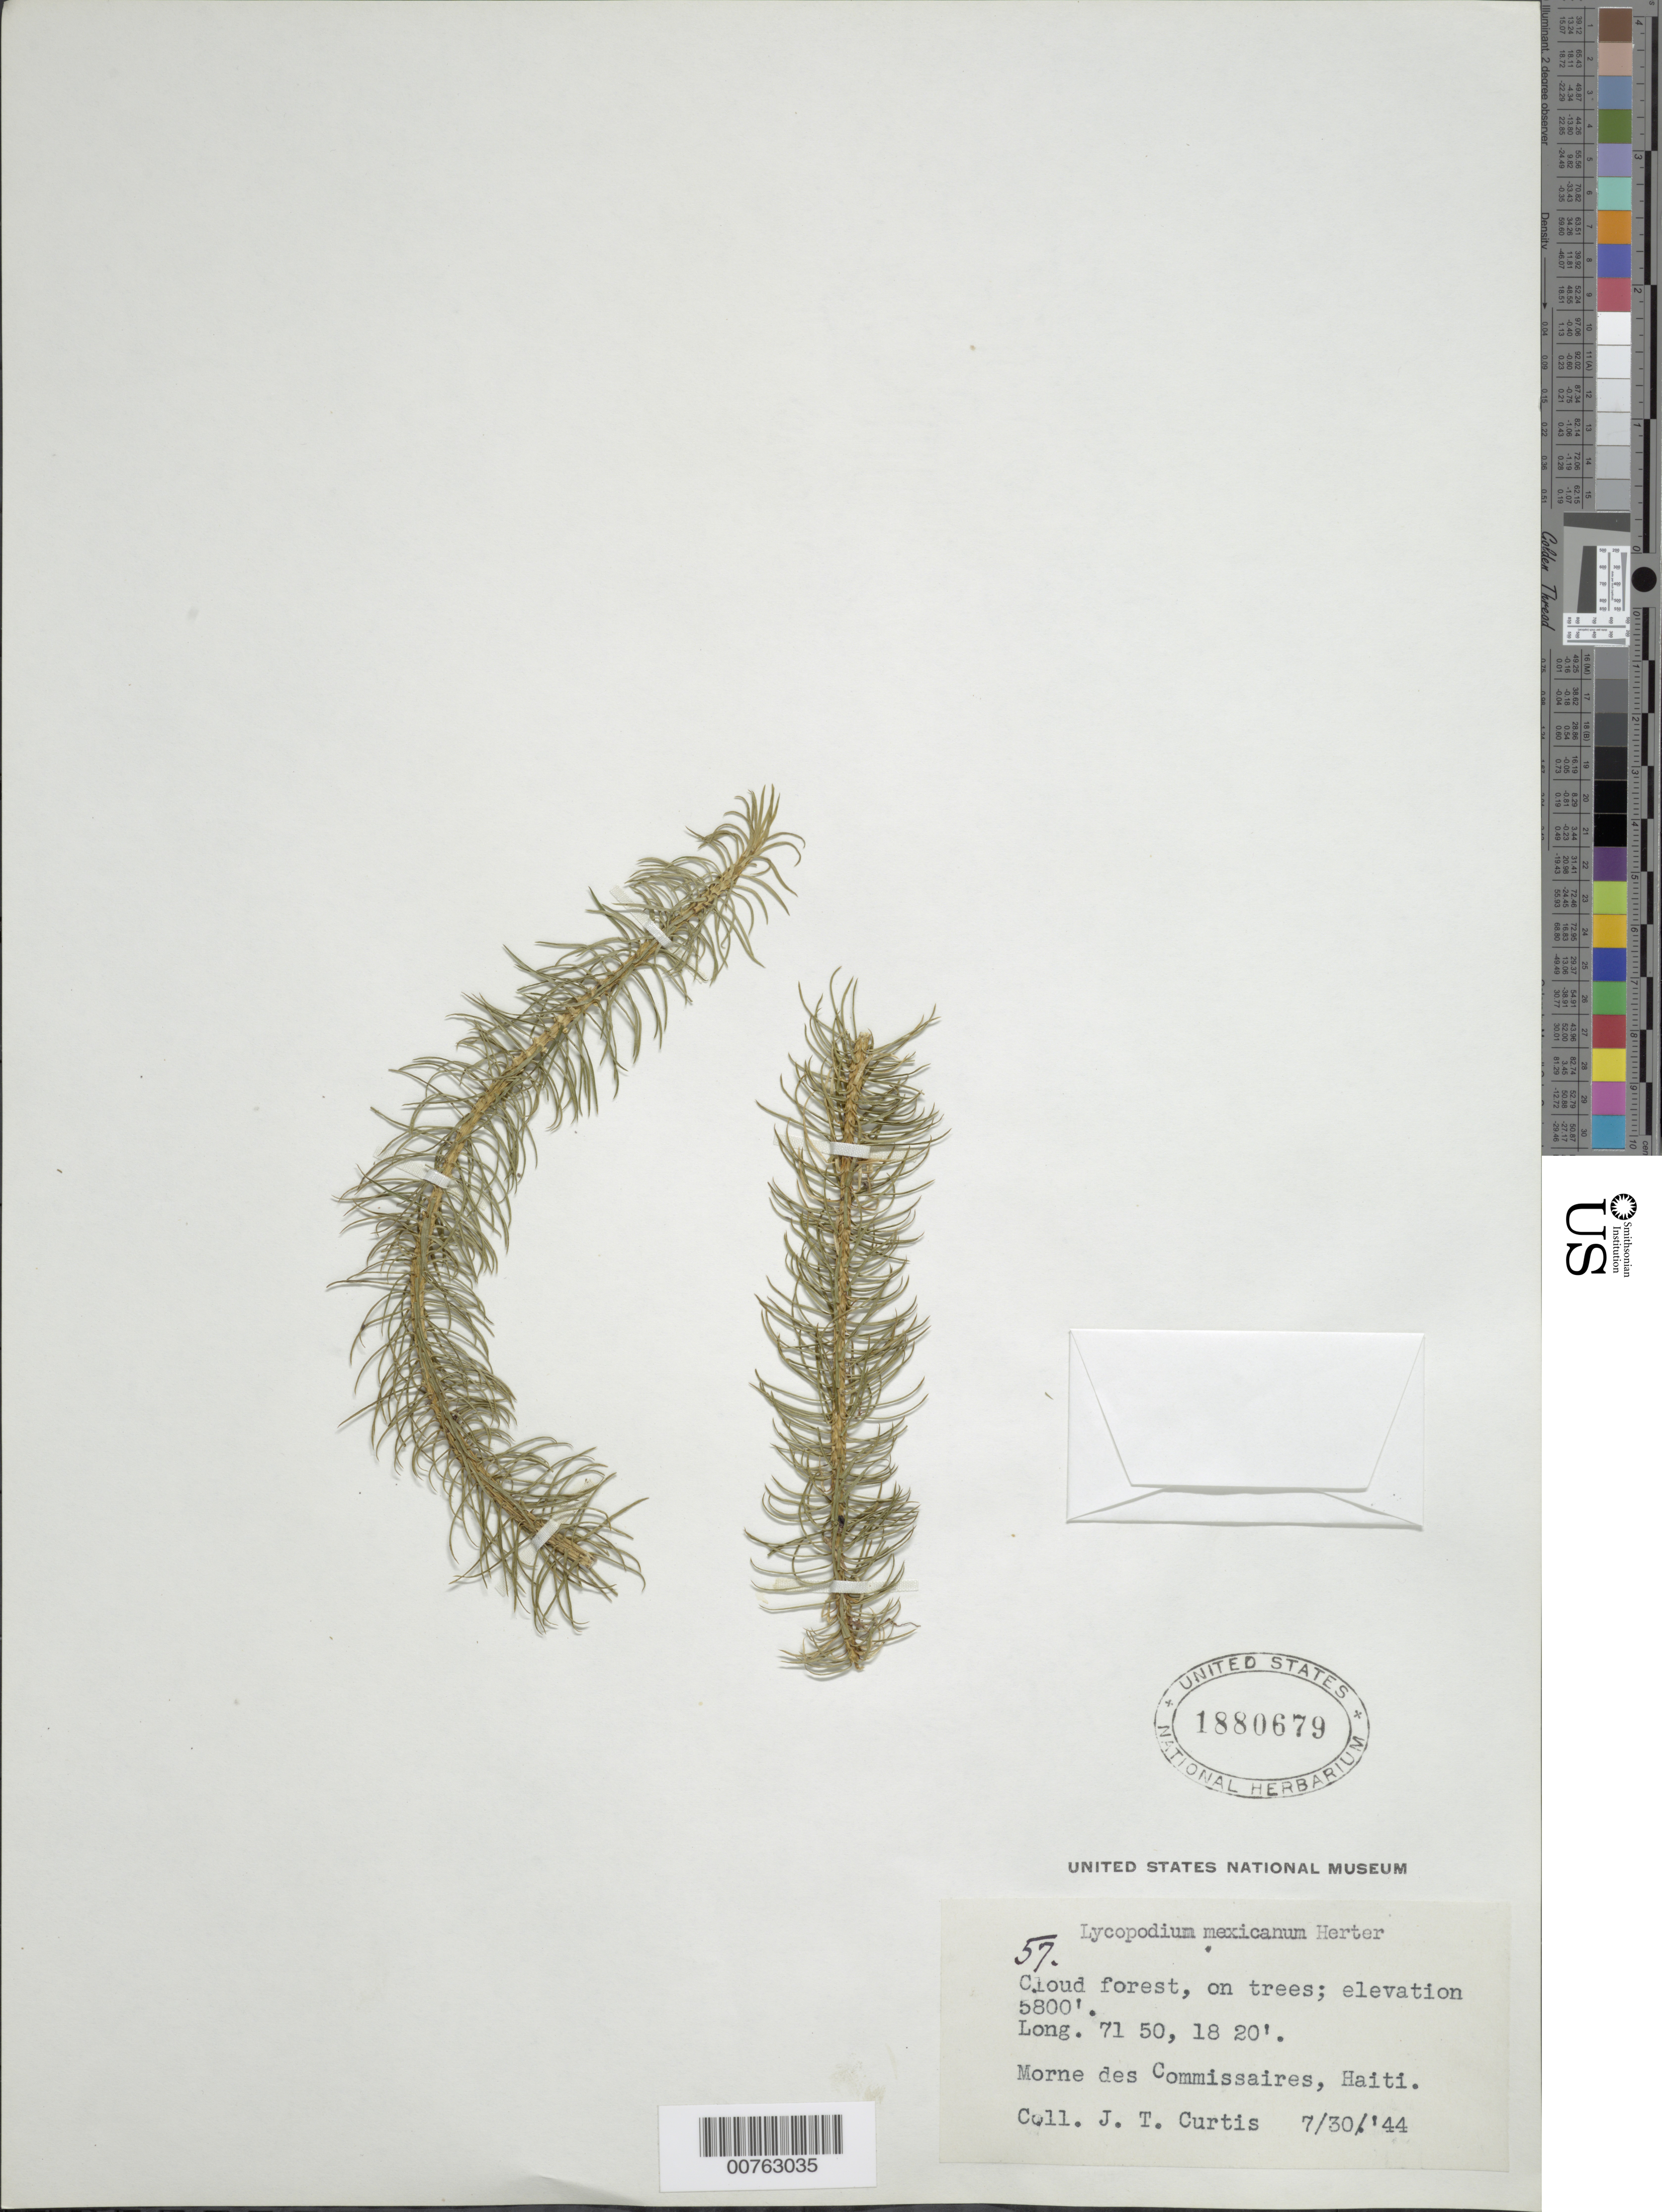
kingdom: Plantae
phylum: Tracheophyta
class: Lycopodiopsida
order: Lycopodiales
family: Lycopodiaceae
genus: Phlegmariurus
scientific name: Phlegmariurus linifolius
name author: (L.) B. Øllg.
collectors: J. Curtis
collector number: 57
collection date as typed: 30 Jul 1944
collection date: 1944-07-30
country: Haiti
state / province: Ouest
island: Hispaniola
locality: Morne des Commissaires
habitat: Cloud forest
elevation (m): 1768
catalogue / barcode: US 1880679